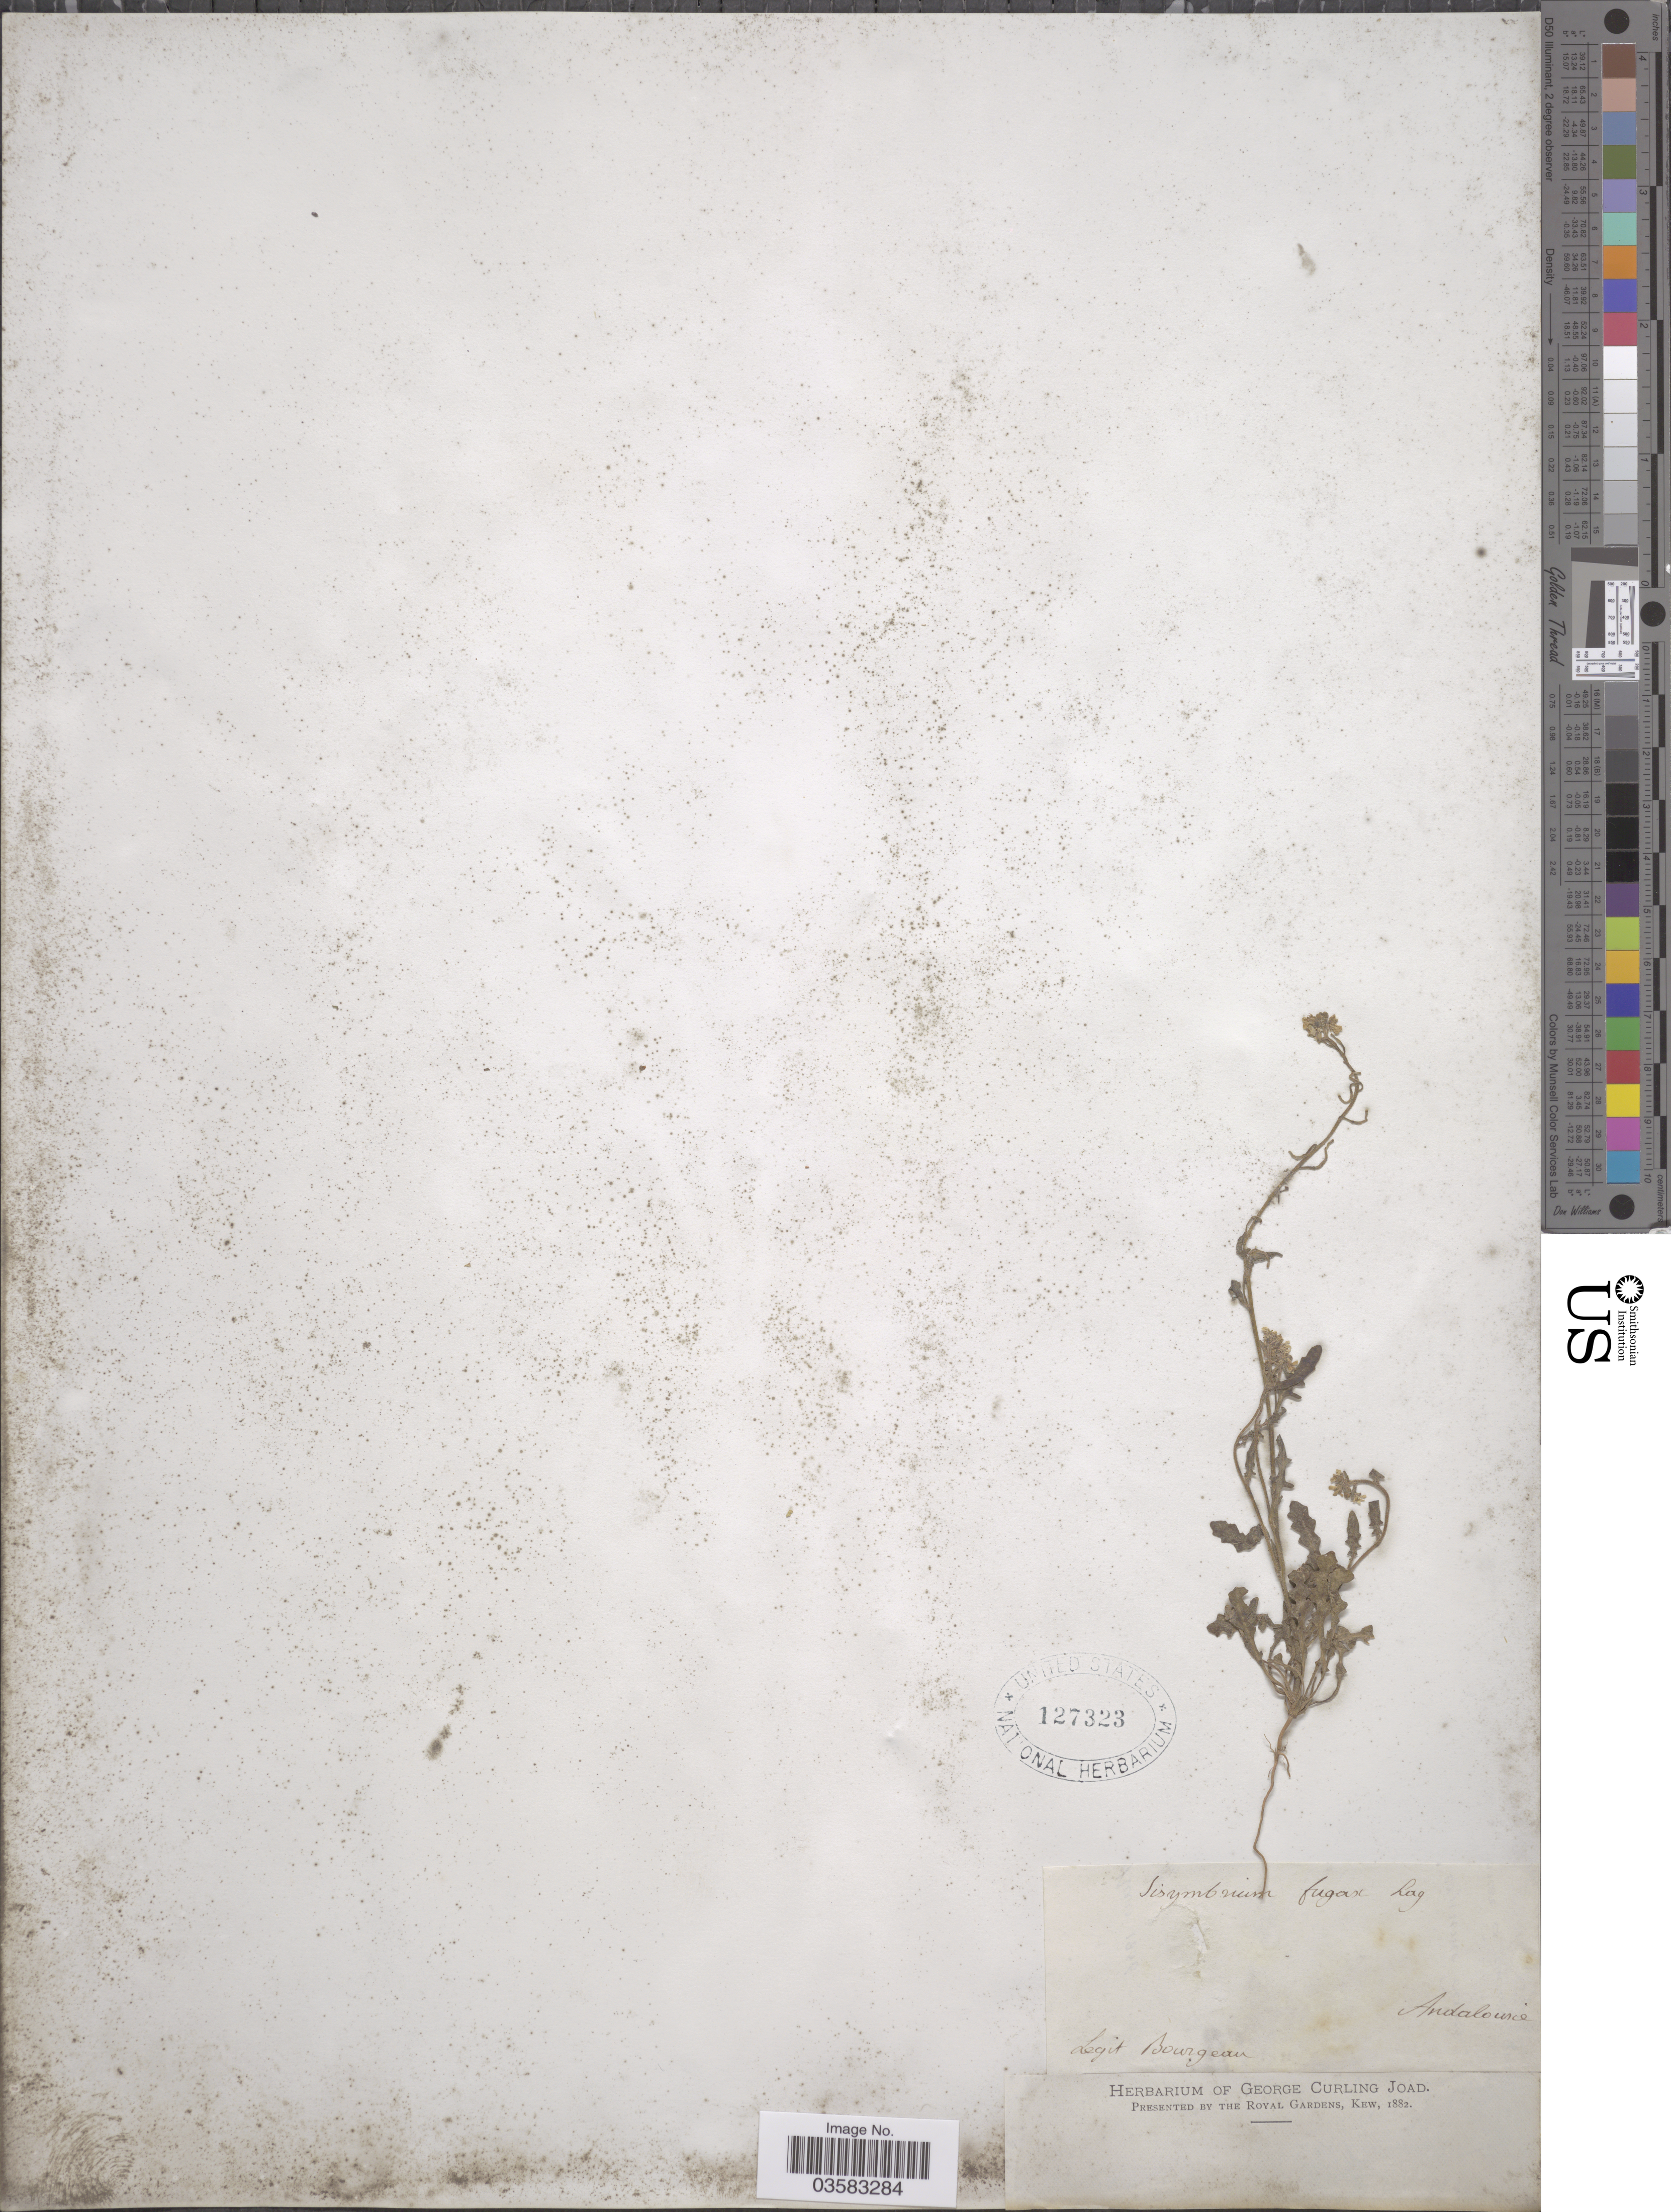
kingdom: Plantae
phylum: Tracheophyta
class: Magnoliopsida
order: Brassicales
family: Brassicaceae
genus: Sisymbrium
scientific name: Sisymbrium fugax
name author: Lag.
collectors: -. Bourgeau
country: Spain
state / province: Andalucía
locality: Andalousie.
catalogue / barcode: US 127323